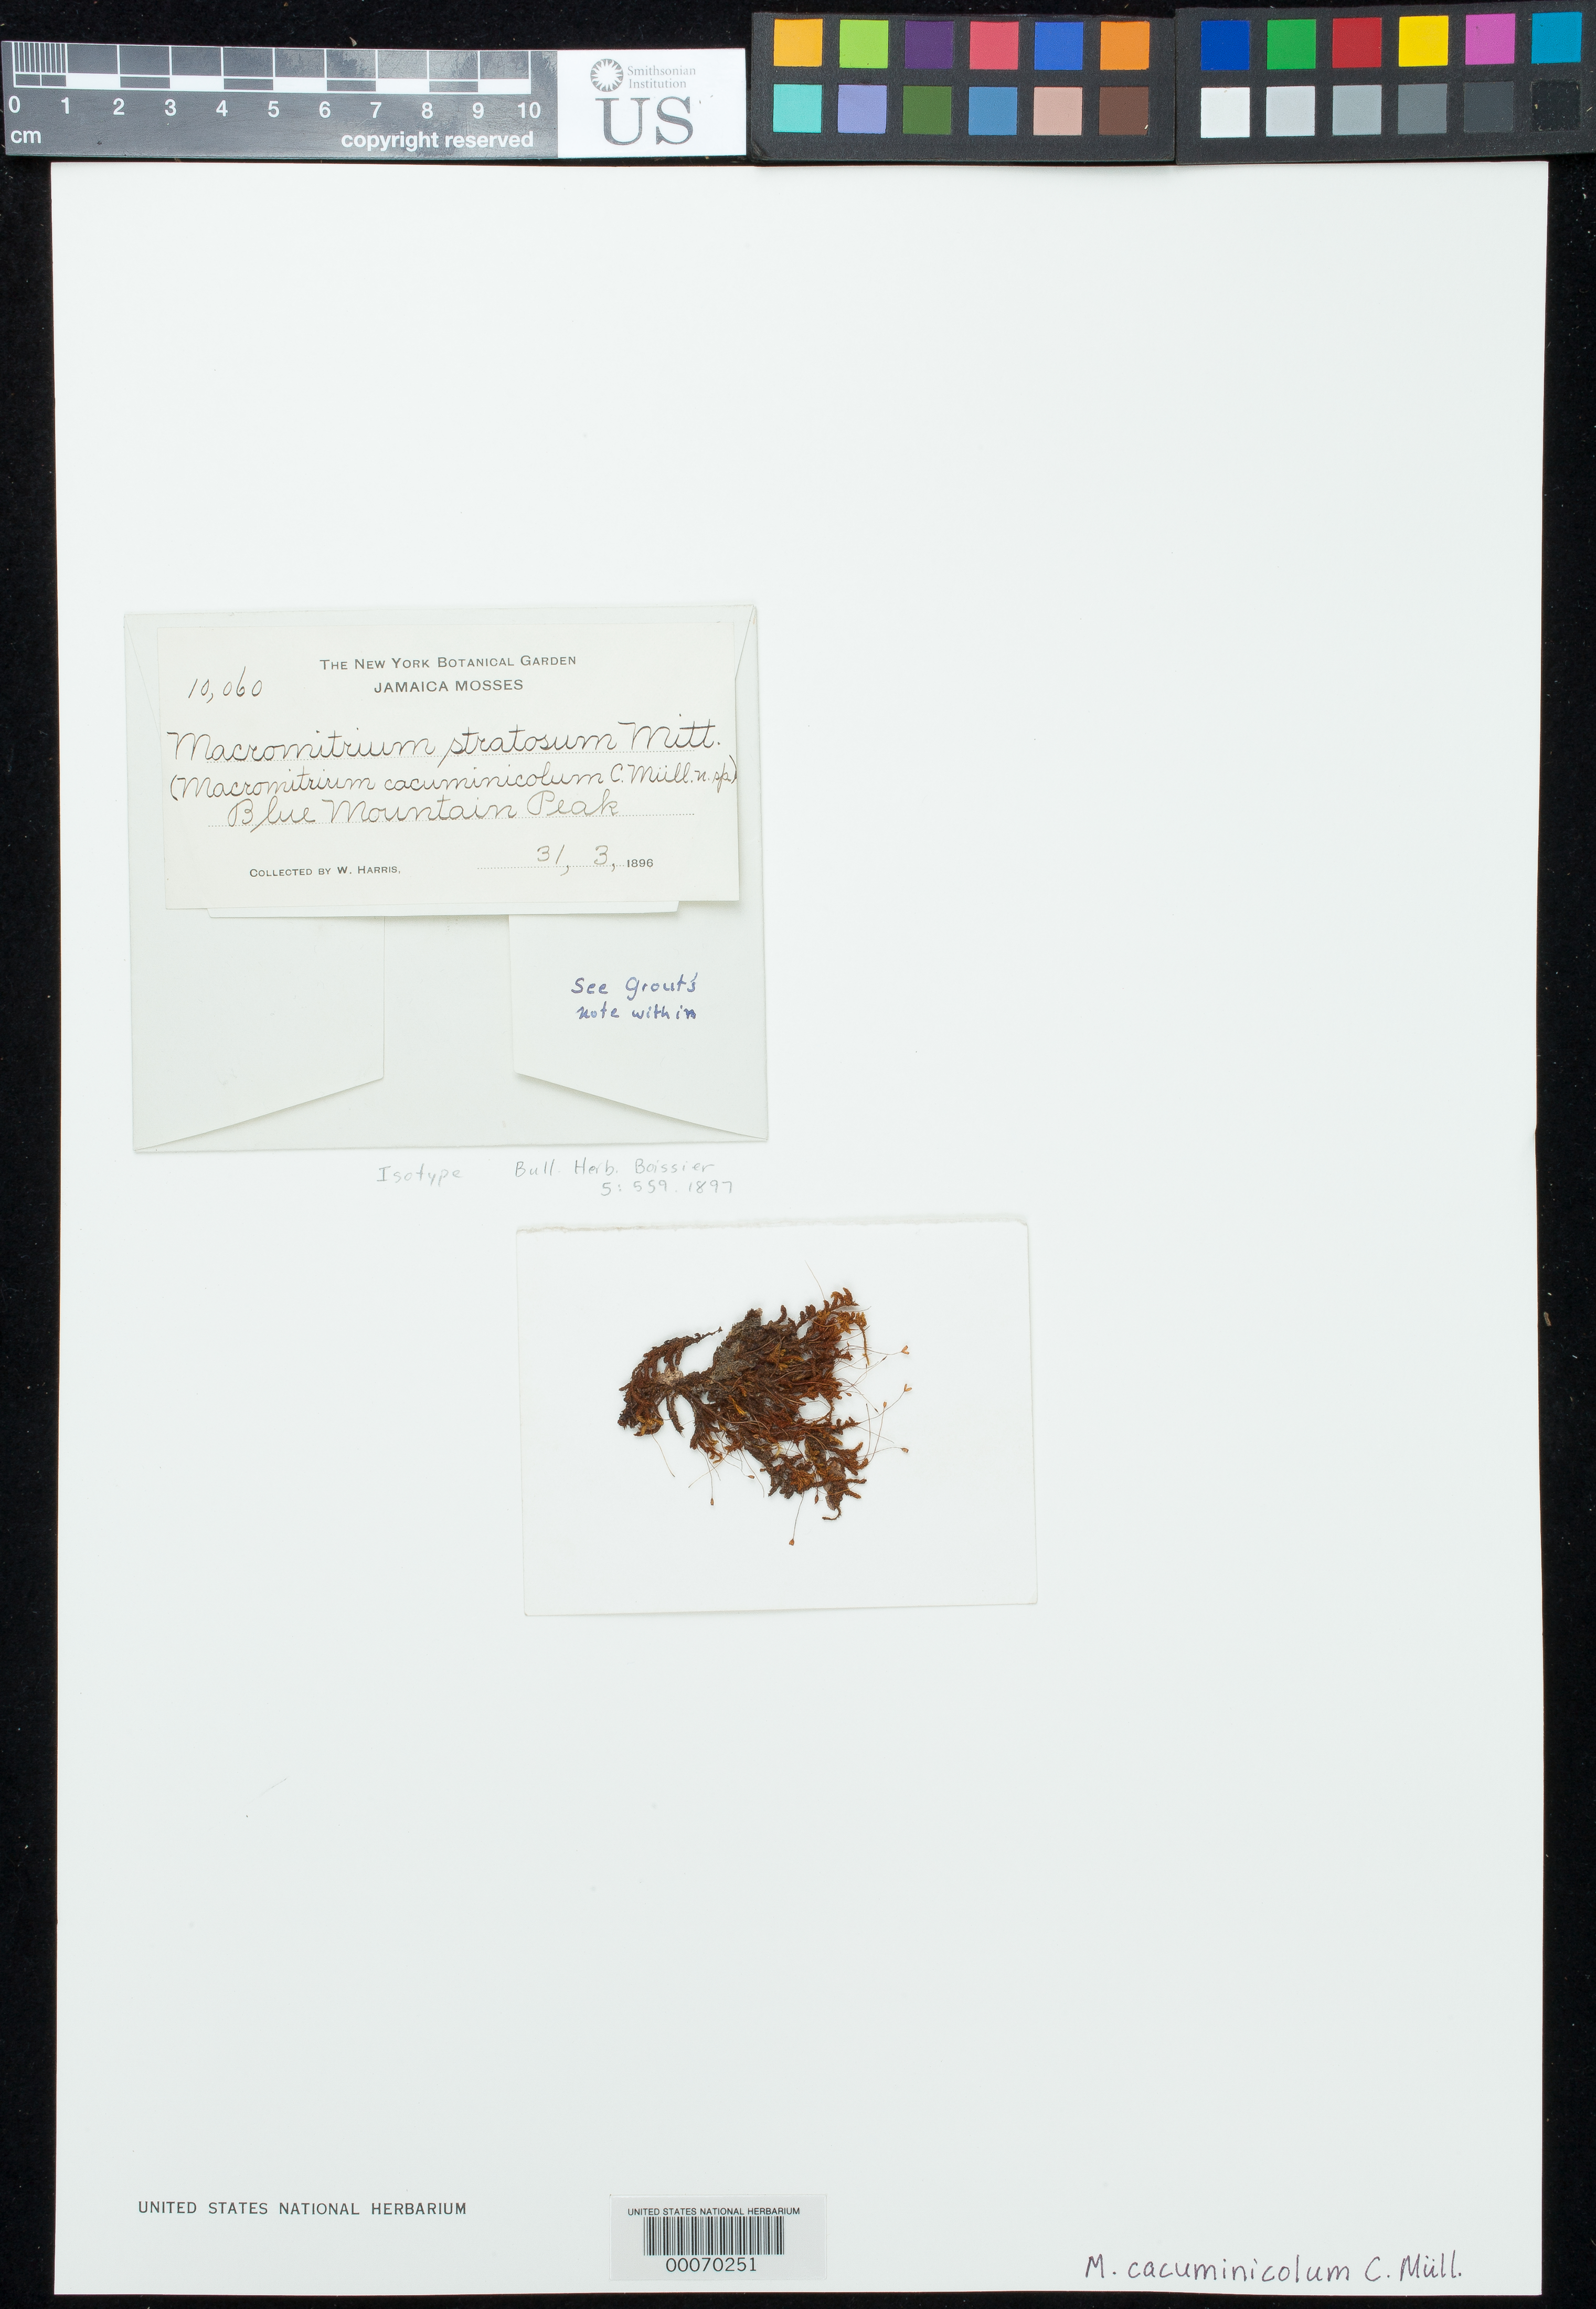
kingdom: Plantae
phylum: Bryophyta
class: Bryopsida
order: Orthotrichales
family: Orthotrichaceae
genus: Macromitrium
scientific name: Macromitrium cacuminicola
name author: Müll. Hal.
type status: Isotype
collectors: W. H. Harris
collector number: Hb. Jamaicense 10060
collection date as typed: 31 Mar 1896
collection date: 1896-03-31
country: Jamaica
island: Greater Antilles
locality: Blue Mountain Peak.